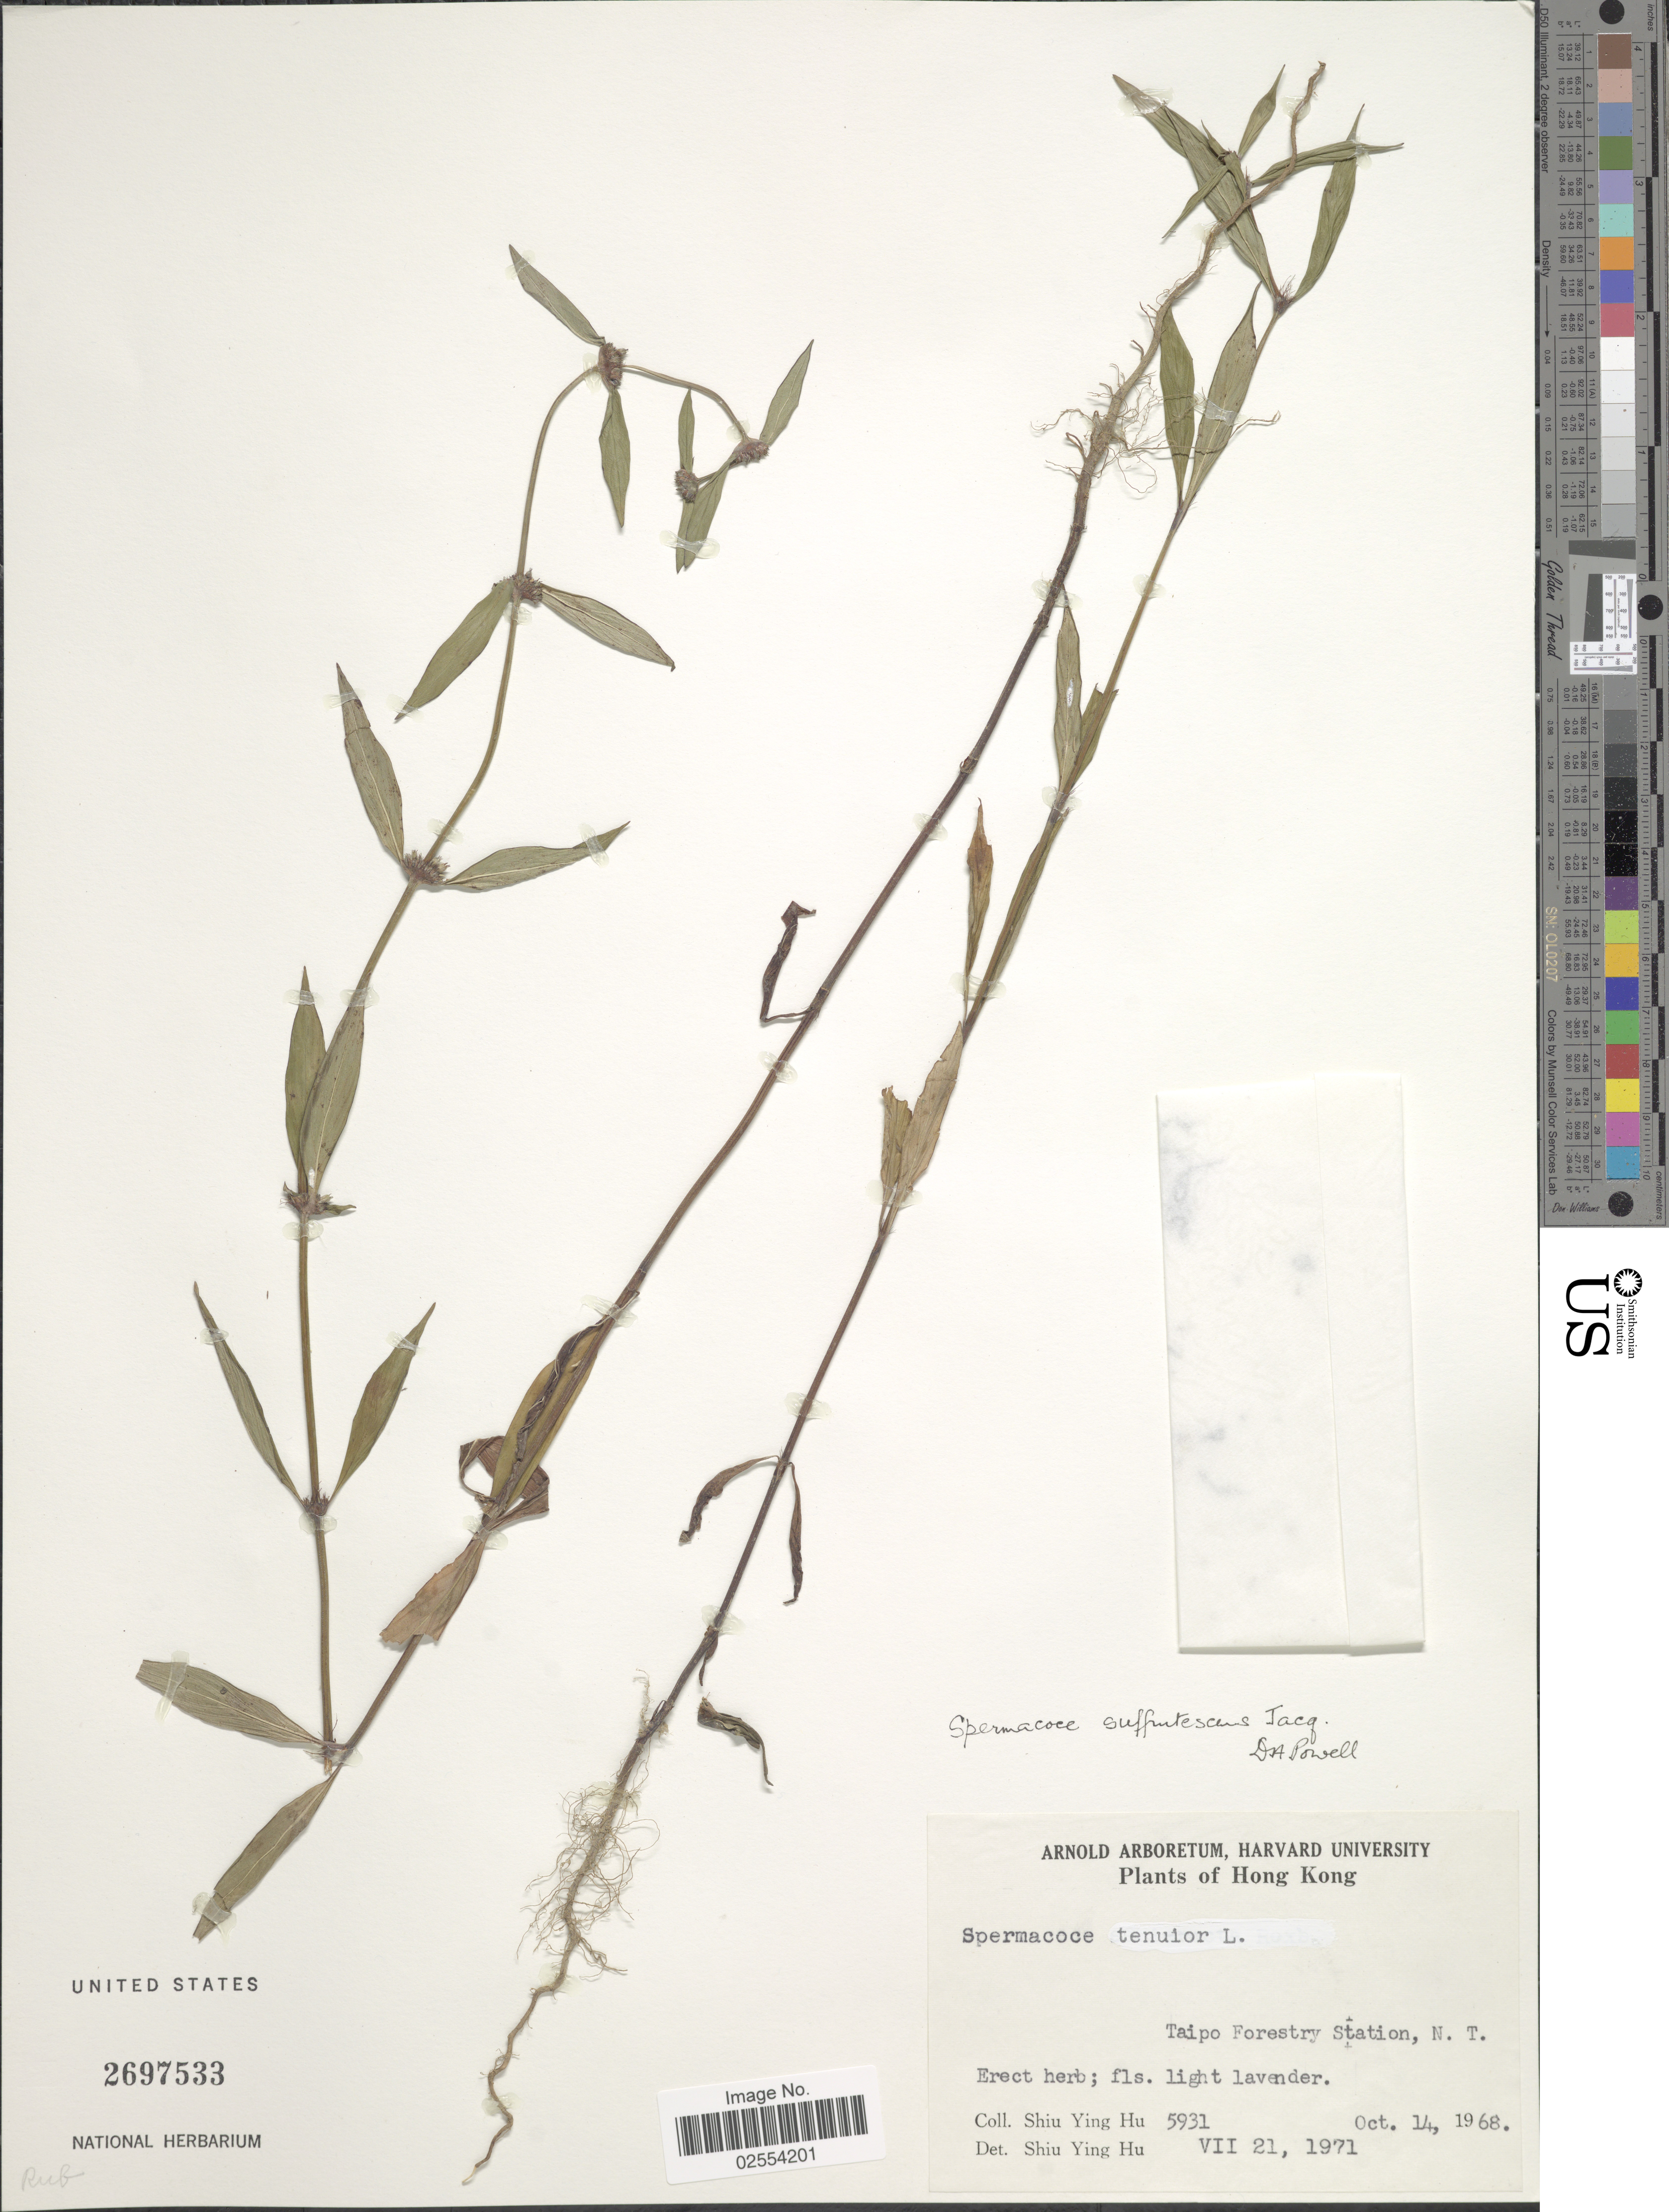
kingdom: Plantae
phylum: Tracheophyta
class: Magnoliopsida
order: Gentianales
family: Rubiaceae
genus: Spermacoce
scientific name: Spermacoce assurgens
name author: Ruiz & Pav.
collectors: S. Y. Hu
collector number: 5931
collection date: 1968-10-14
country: China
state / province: Hong Kong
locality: Taipo Forestry Station, N. T.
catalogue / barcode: US 2697533